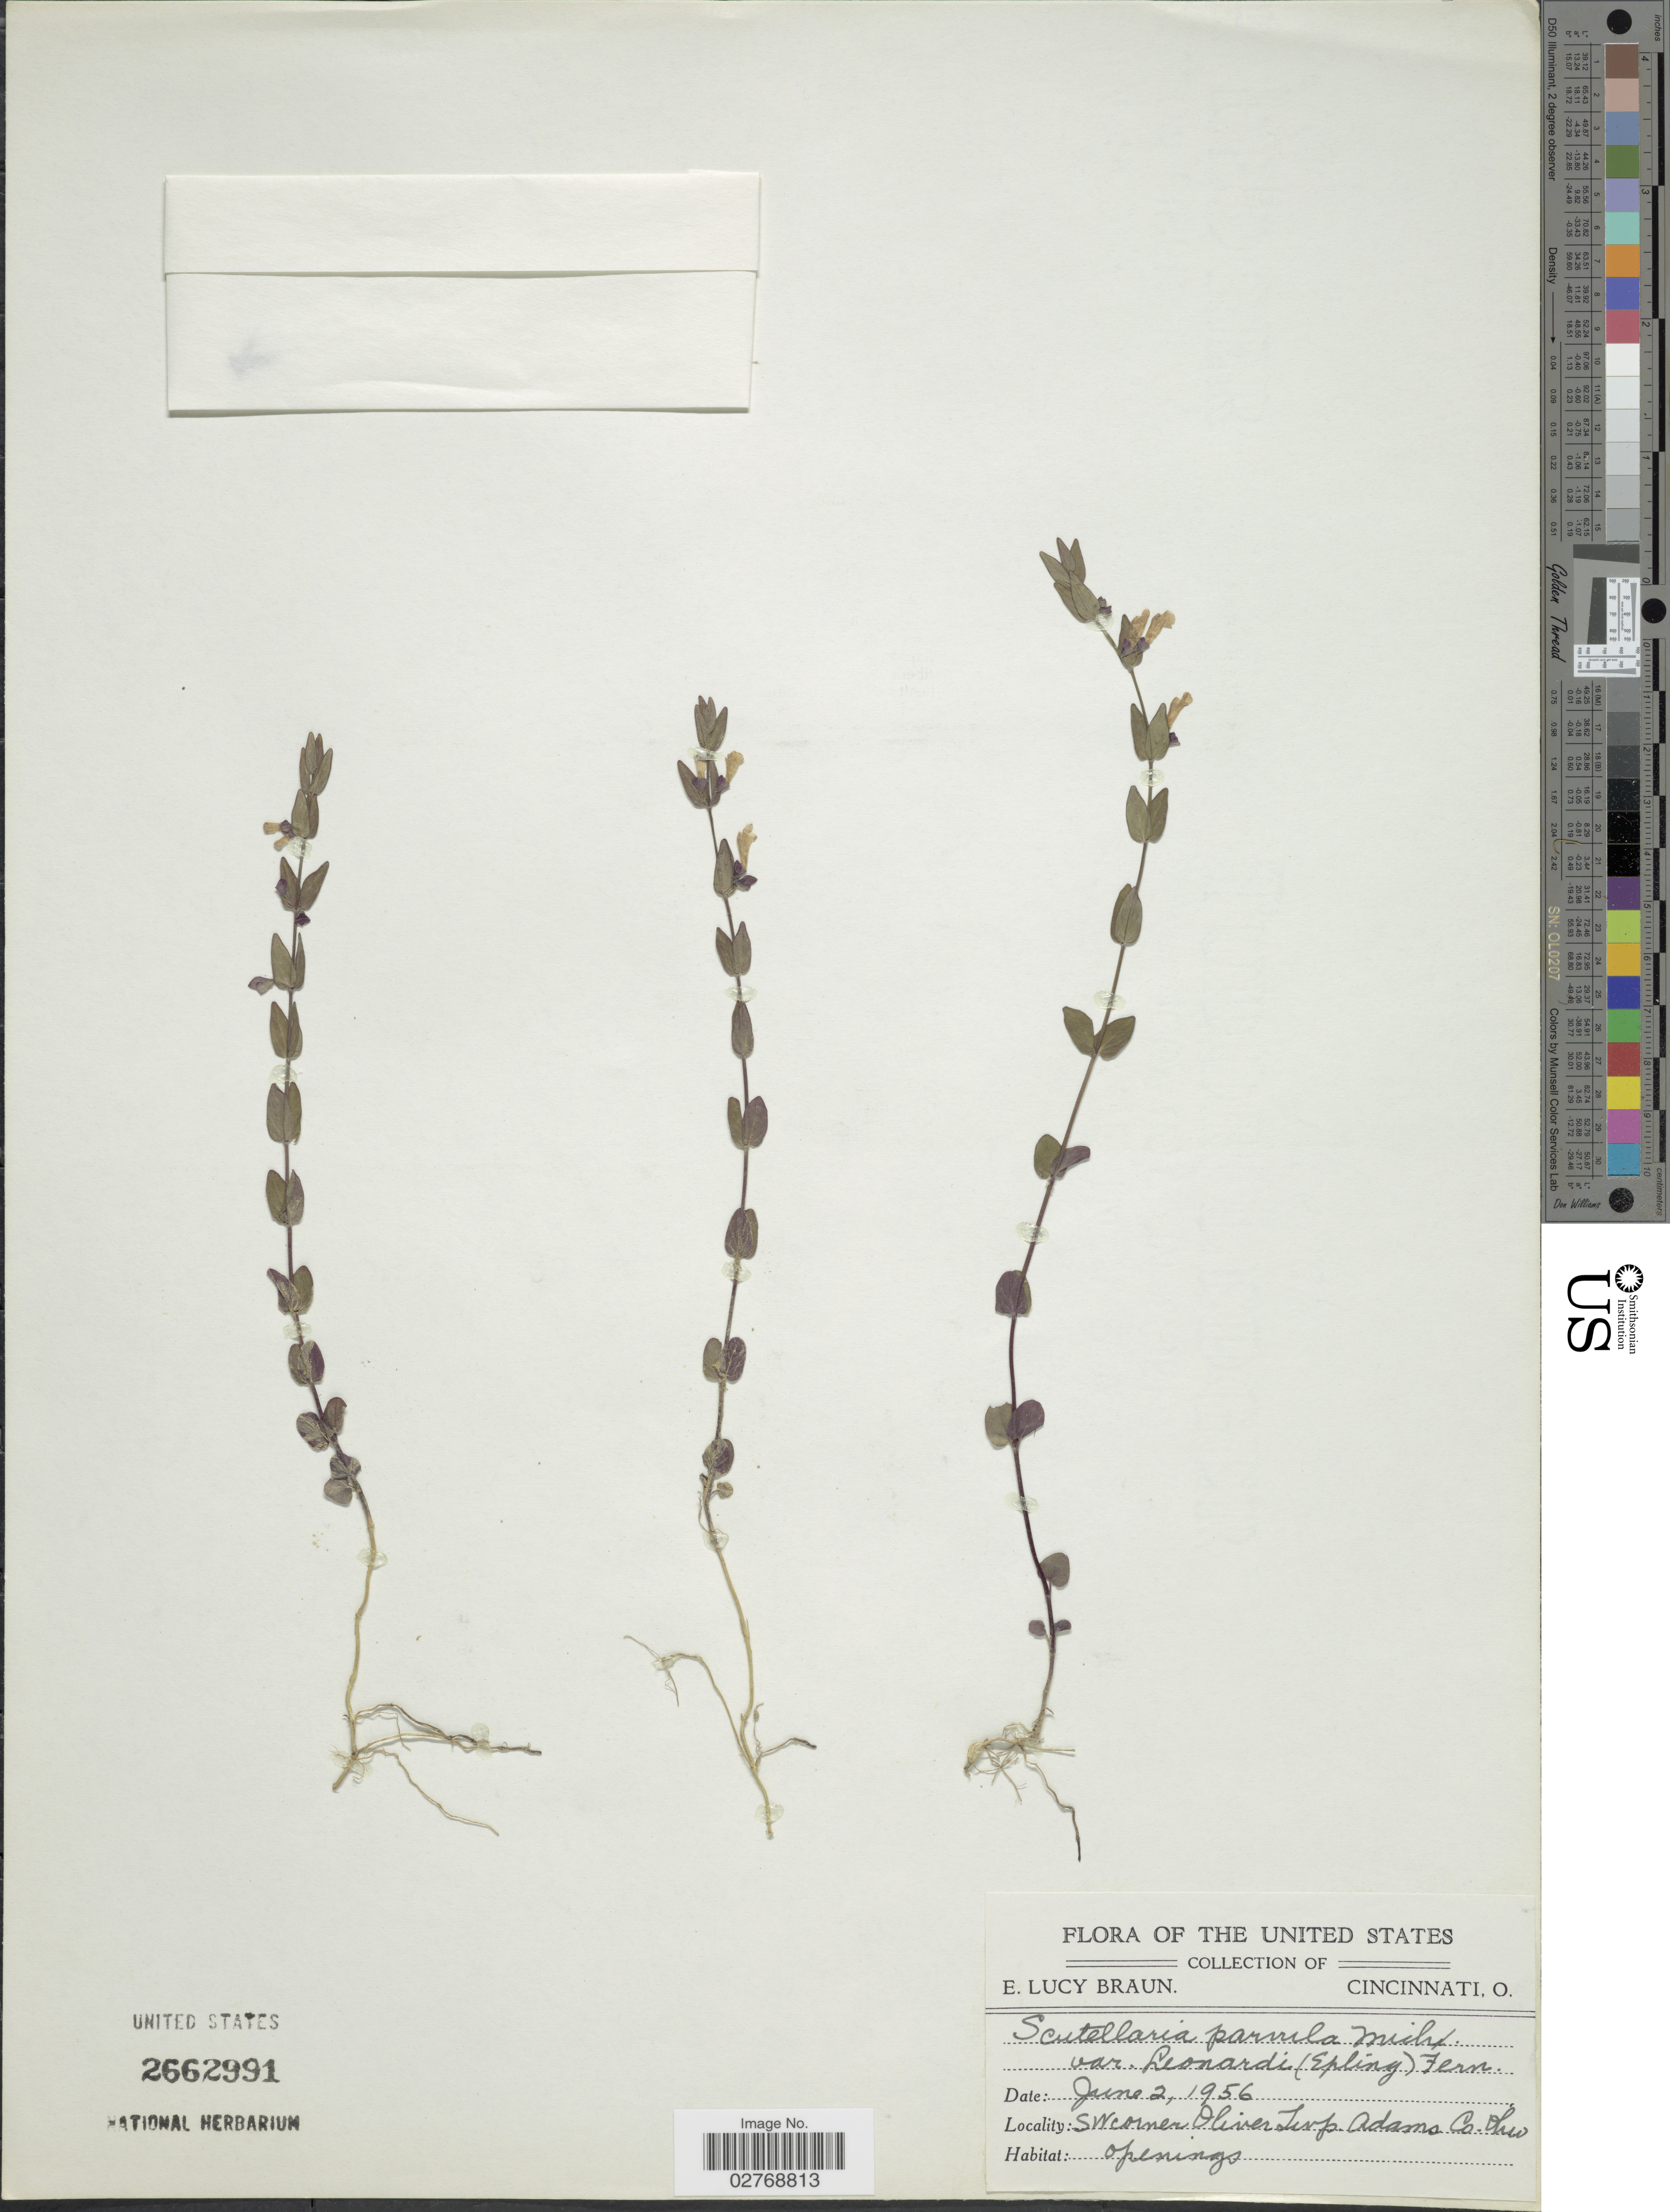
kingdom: Plantae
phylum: Tracheophyta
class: Magnoliopsida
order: Lamiales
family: Lamiaceae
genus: Scutellaria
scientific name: Scutellaria parvula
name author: Michx.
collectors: E. L. Braun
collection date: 1956-06-02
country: United States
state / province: Ohio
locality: SW corner Oliver Twp. Adams Co.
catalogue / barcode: US 2662991